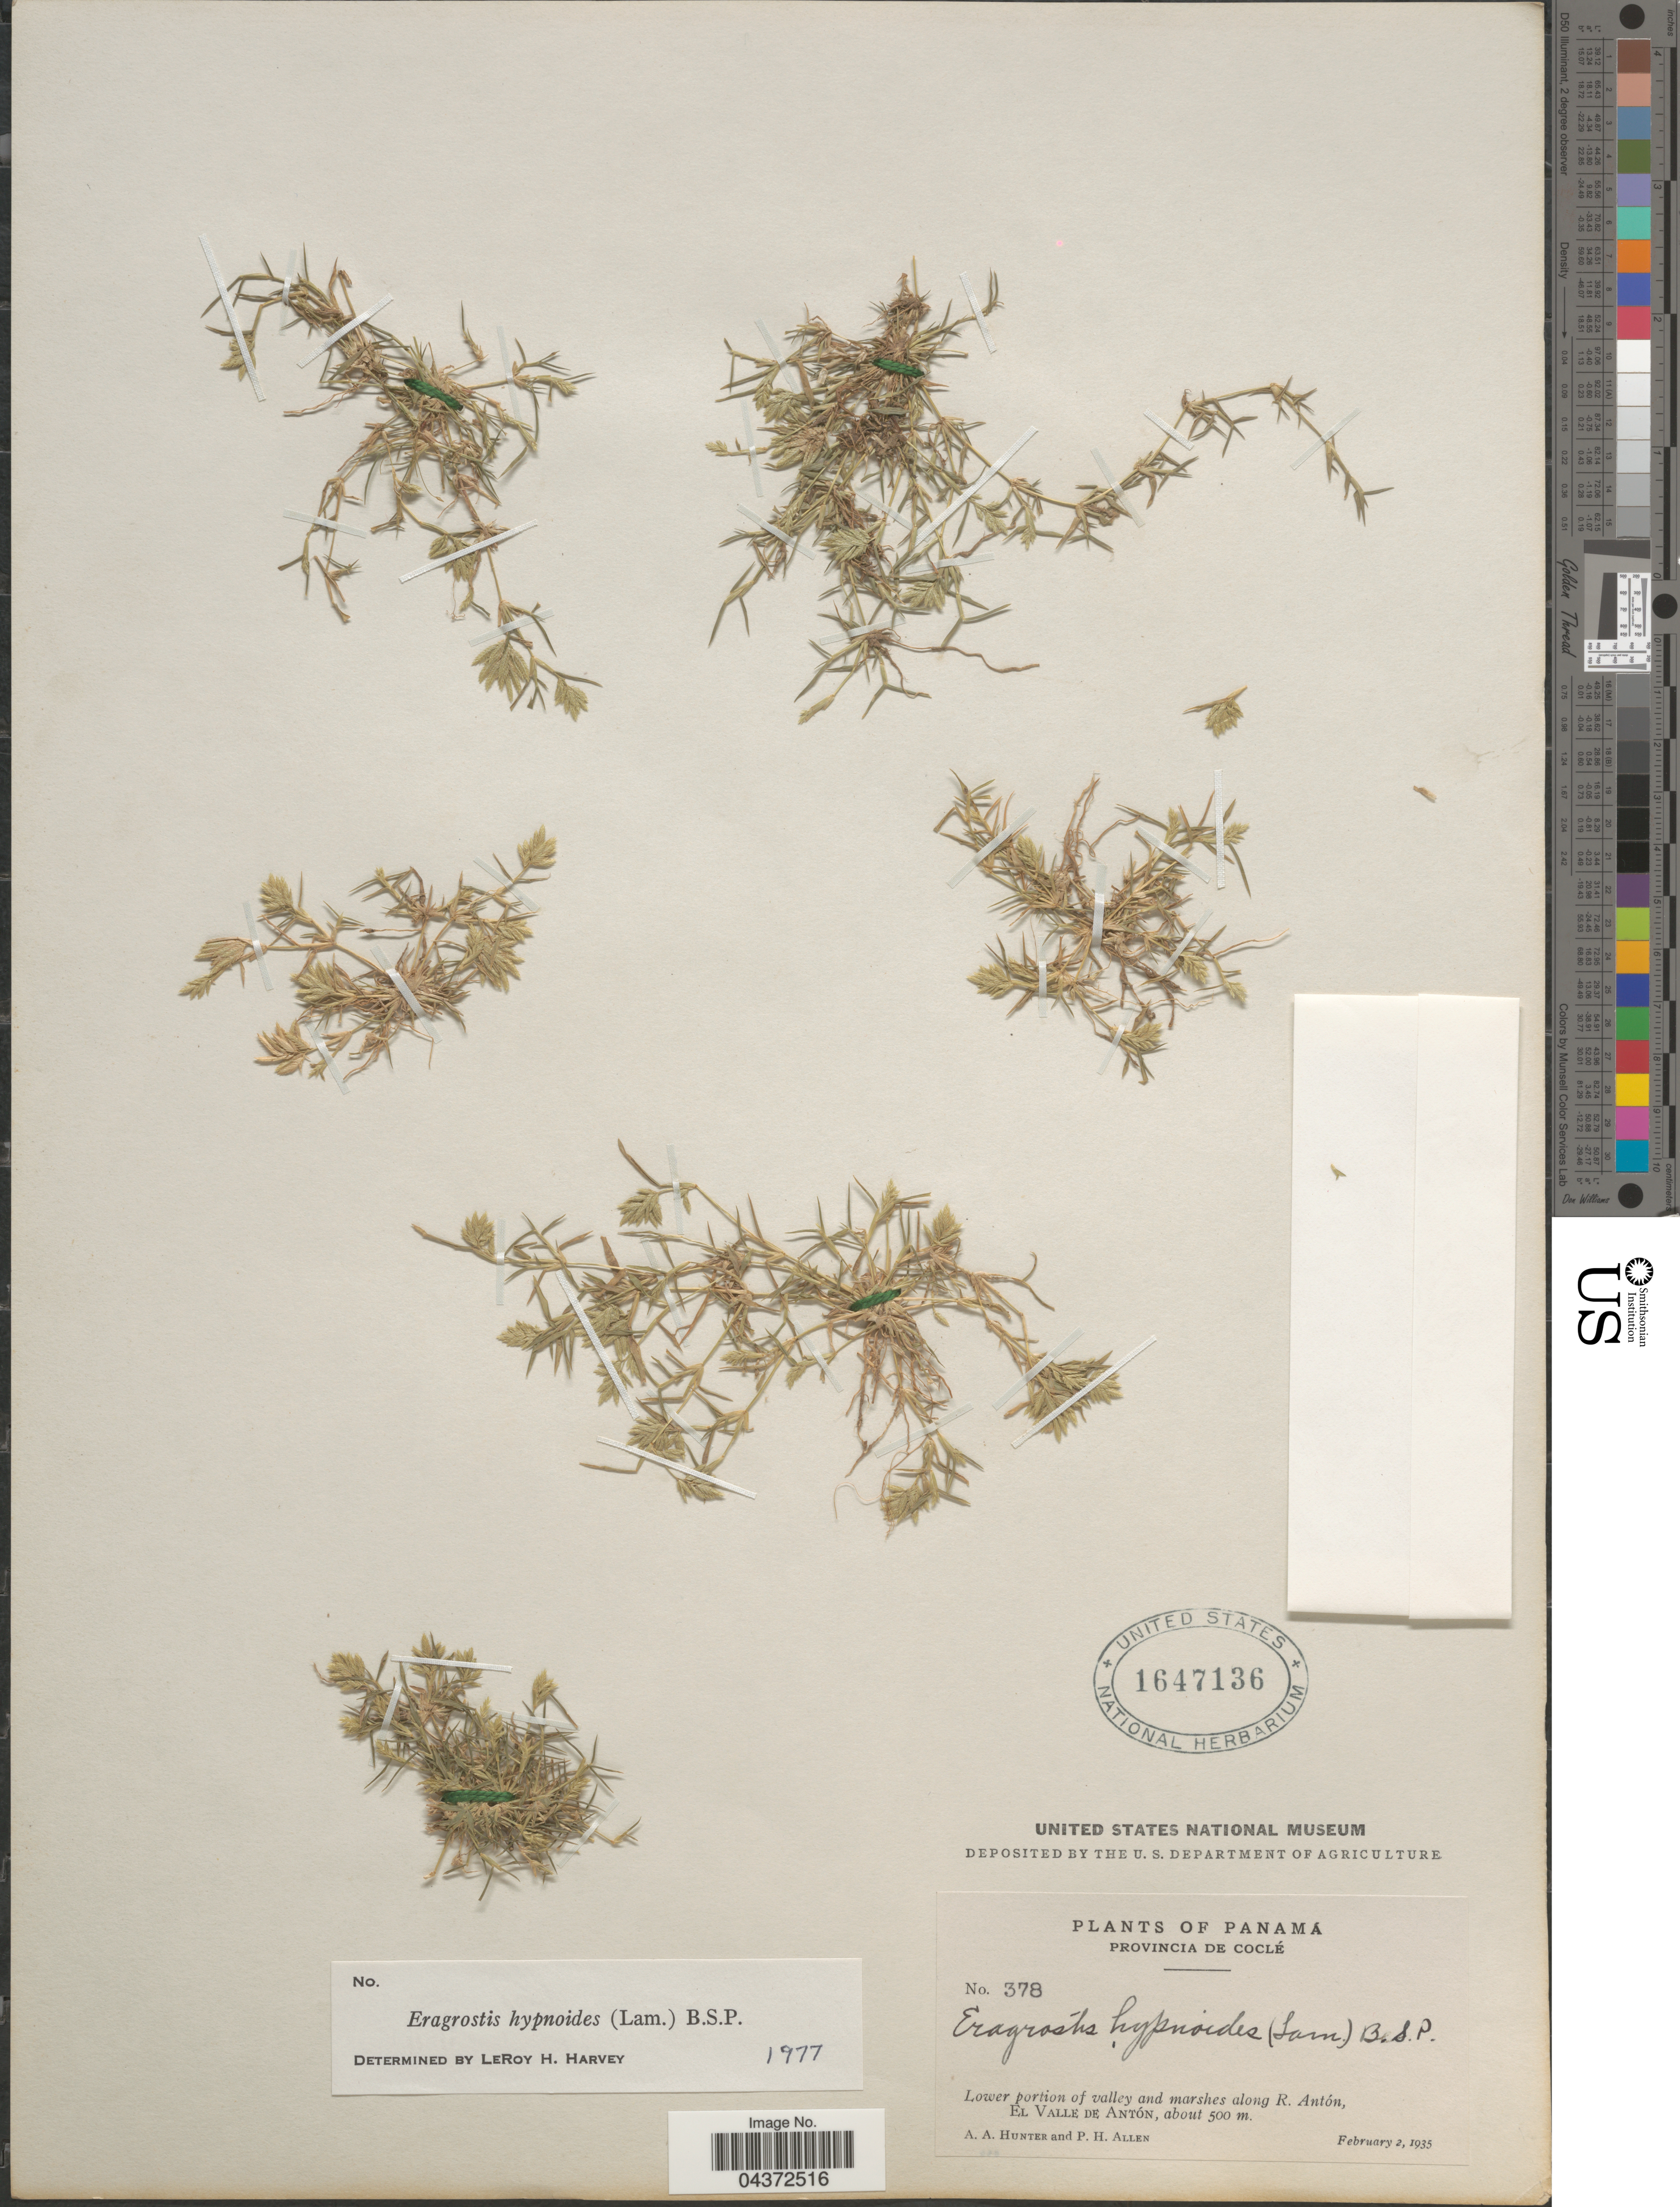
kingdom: Plantae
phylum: Tracheophyta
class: Liliopsida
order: Poales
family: Poaceae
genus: Eragrostis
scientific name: Eragrostis hypnoides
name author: (Lam.) Britton, Stearns & Poggenb.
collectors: A. Hunter & P. H. Allen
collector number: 378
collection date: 1935-02-02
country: Panama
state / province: Cocle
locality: Lower portion of valley and marshes along R. Antón, El Valle de Antón.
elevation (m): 500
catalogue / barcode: US 1647136